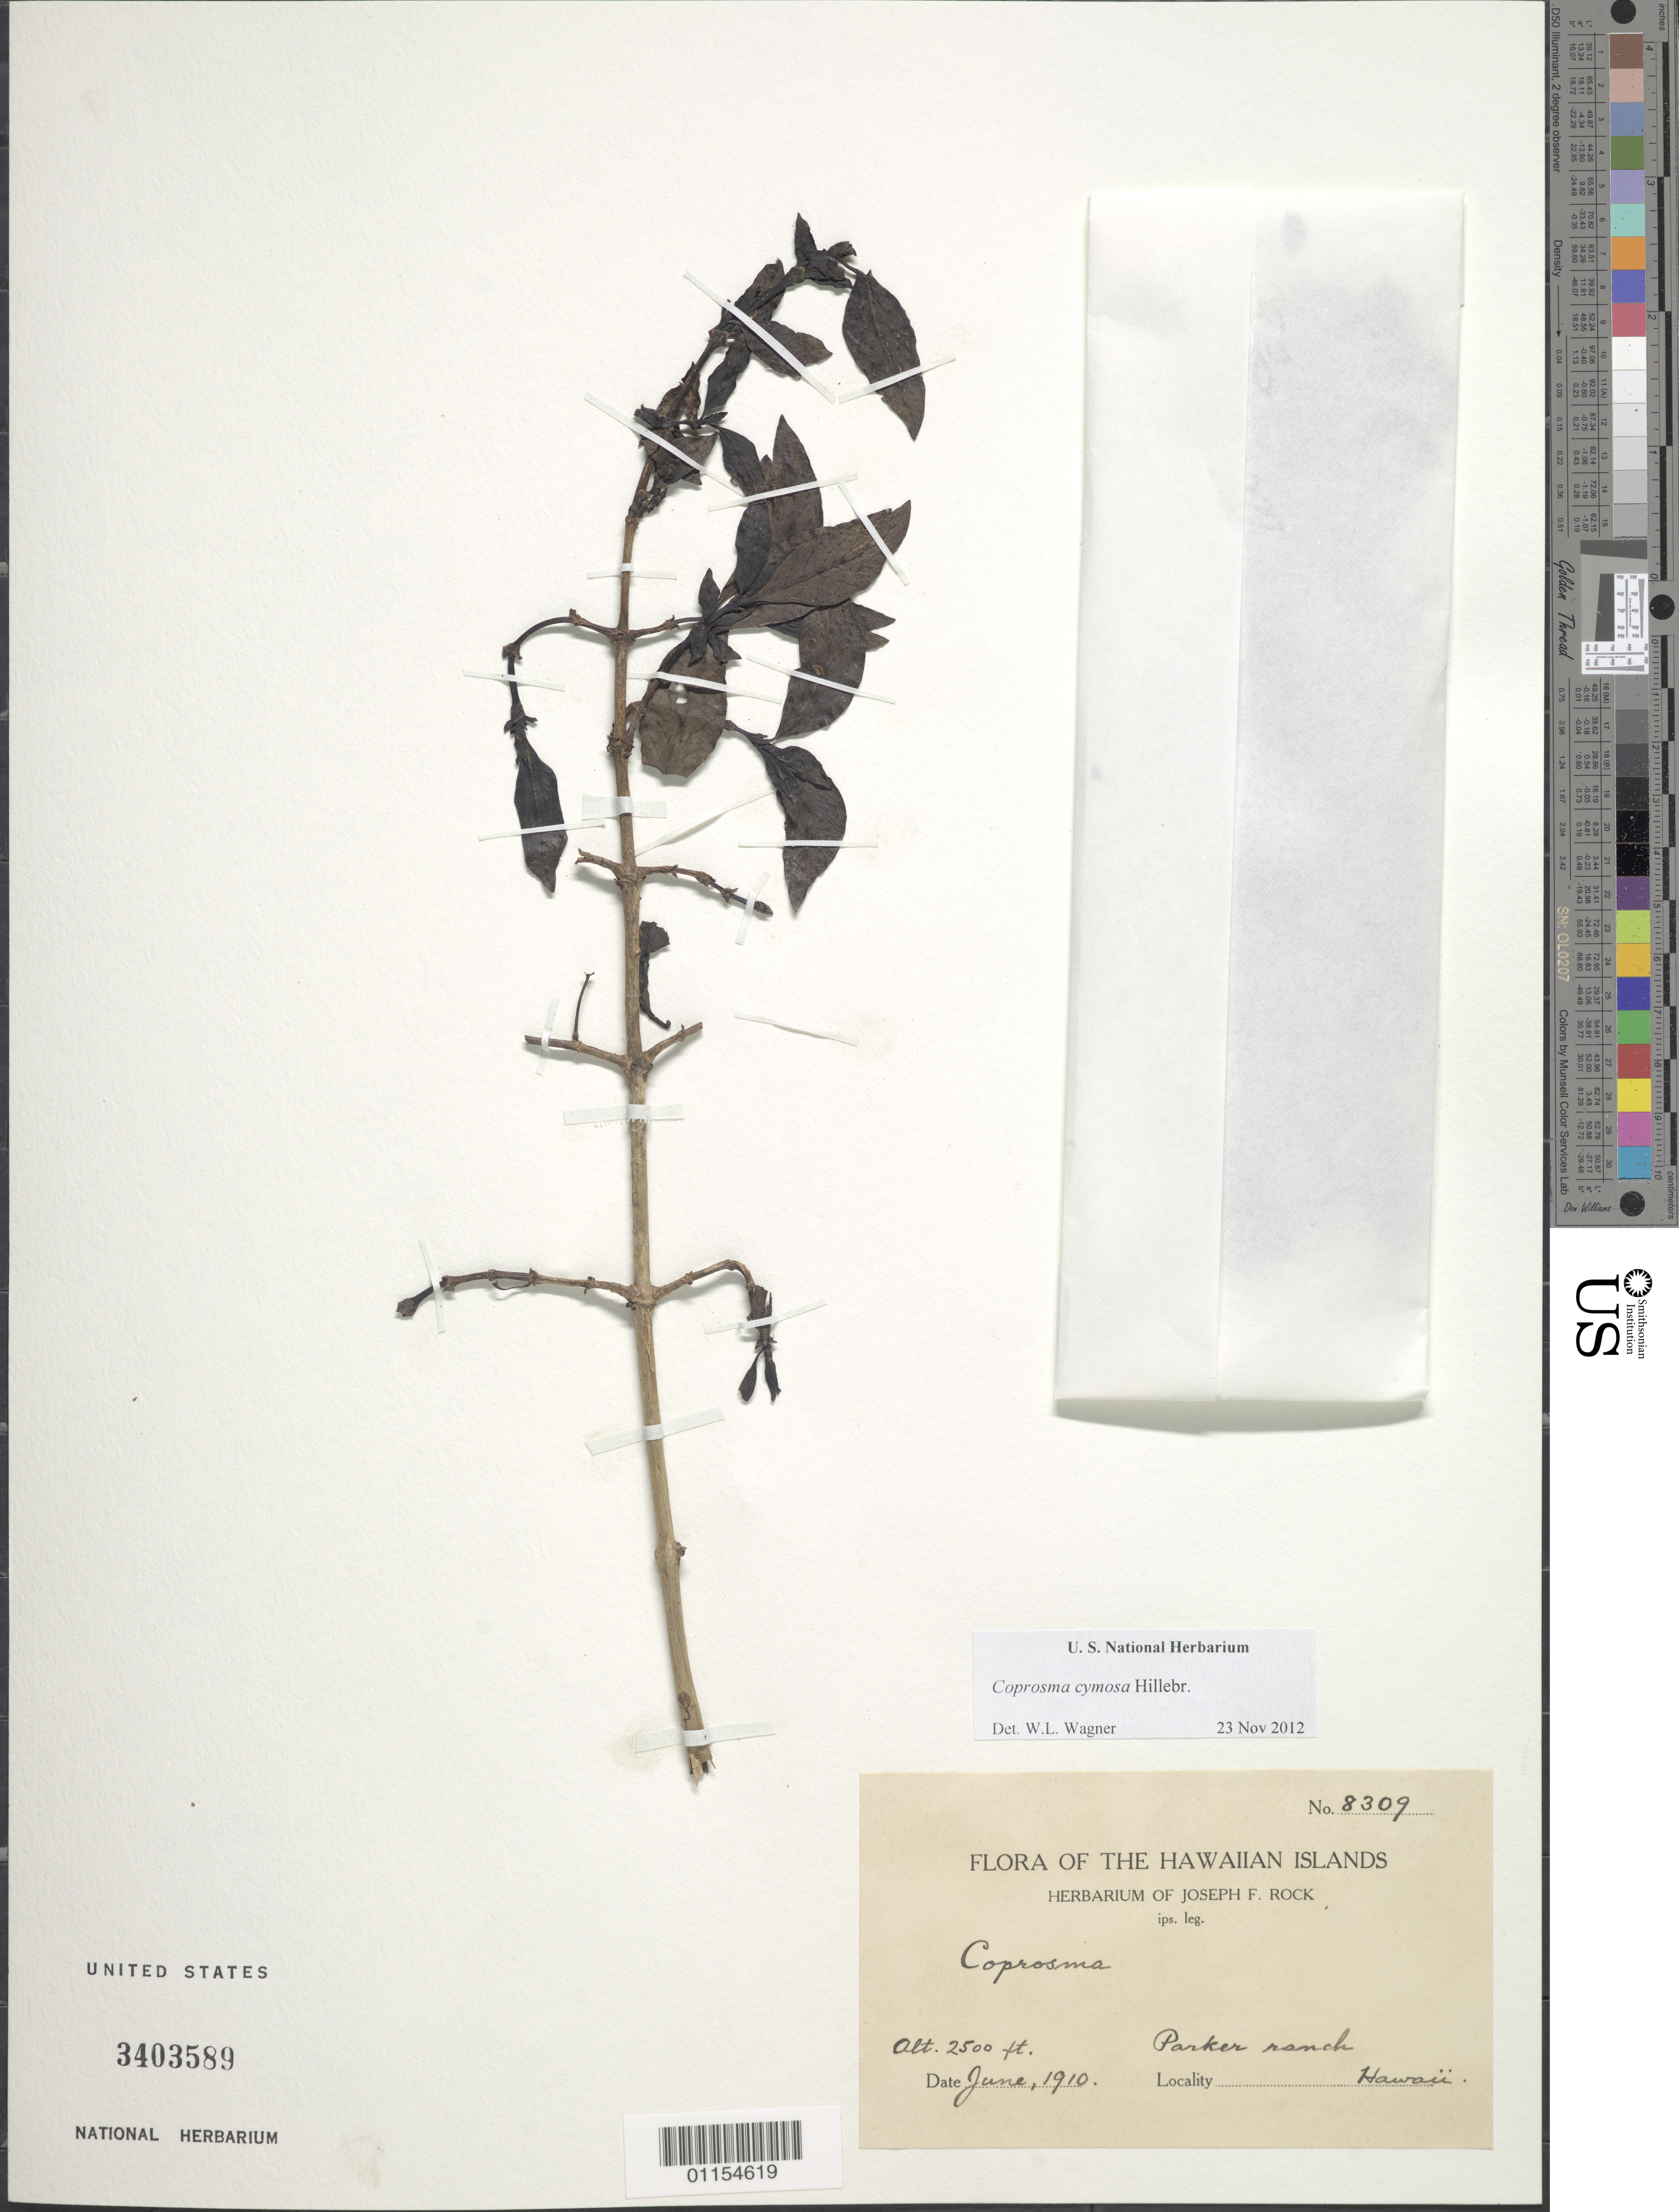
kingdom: Plantae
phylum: Tracheophyta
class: Magnoliopsida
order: Gentianales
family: Rubiaceae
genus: Coprosma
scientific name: Coprosma cymosa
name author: Hillebr.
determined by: Wagner, W. L., (BOT), Smithsonian Institution - National Museum of Natural History (UNITED STATES)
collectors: J. F. Rock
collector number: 8309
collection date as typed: Jun 1910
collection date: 1910-06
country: United States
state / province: Hawaii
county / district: Hawaii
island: Hawaii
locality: Parker Ranch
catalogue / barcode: US 3403589